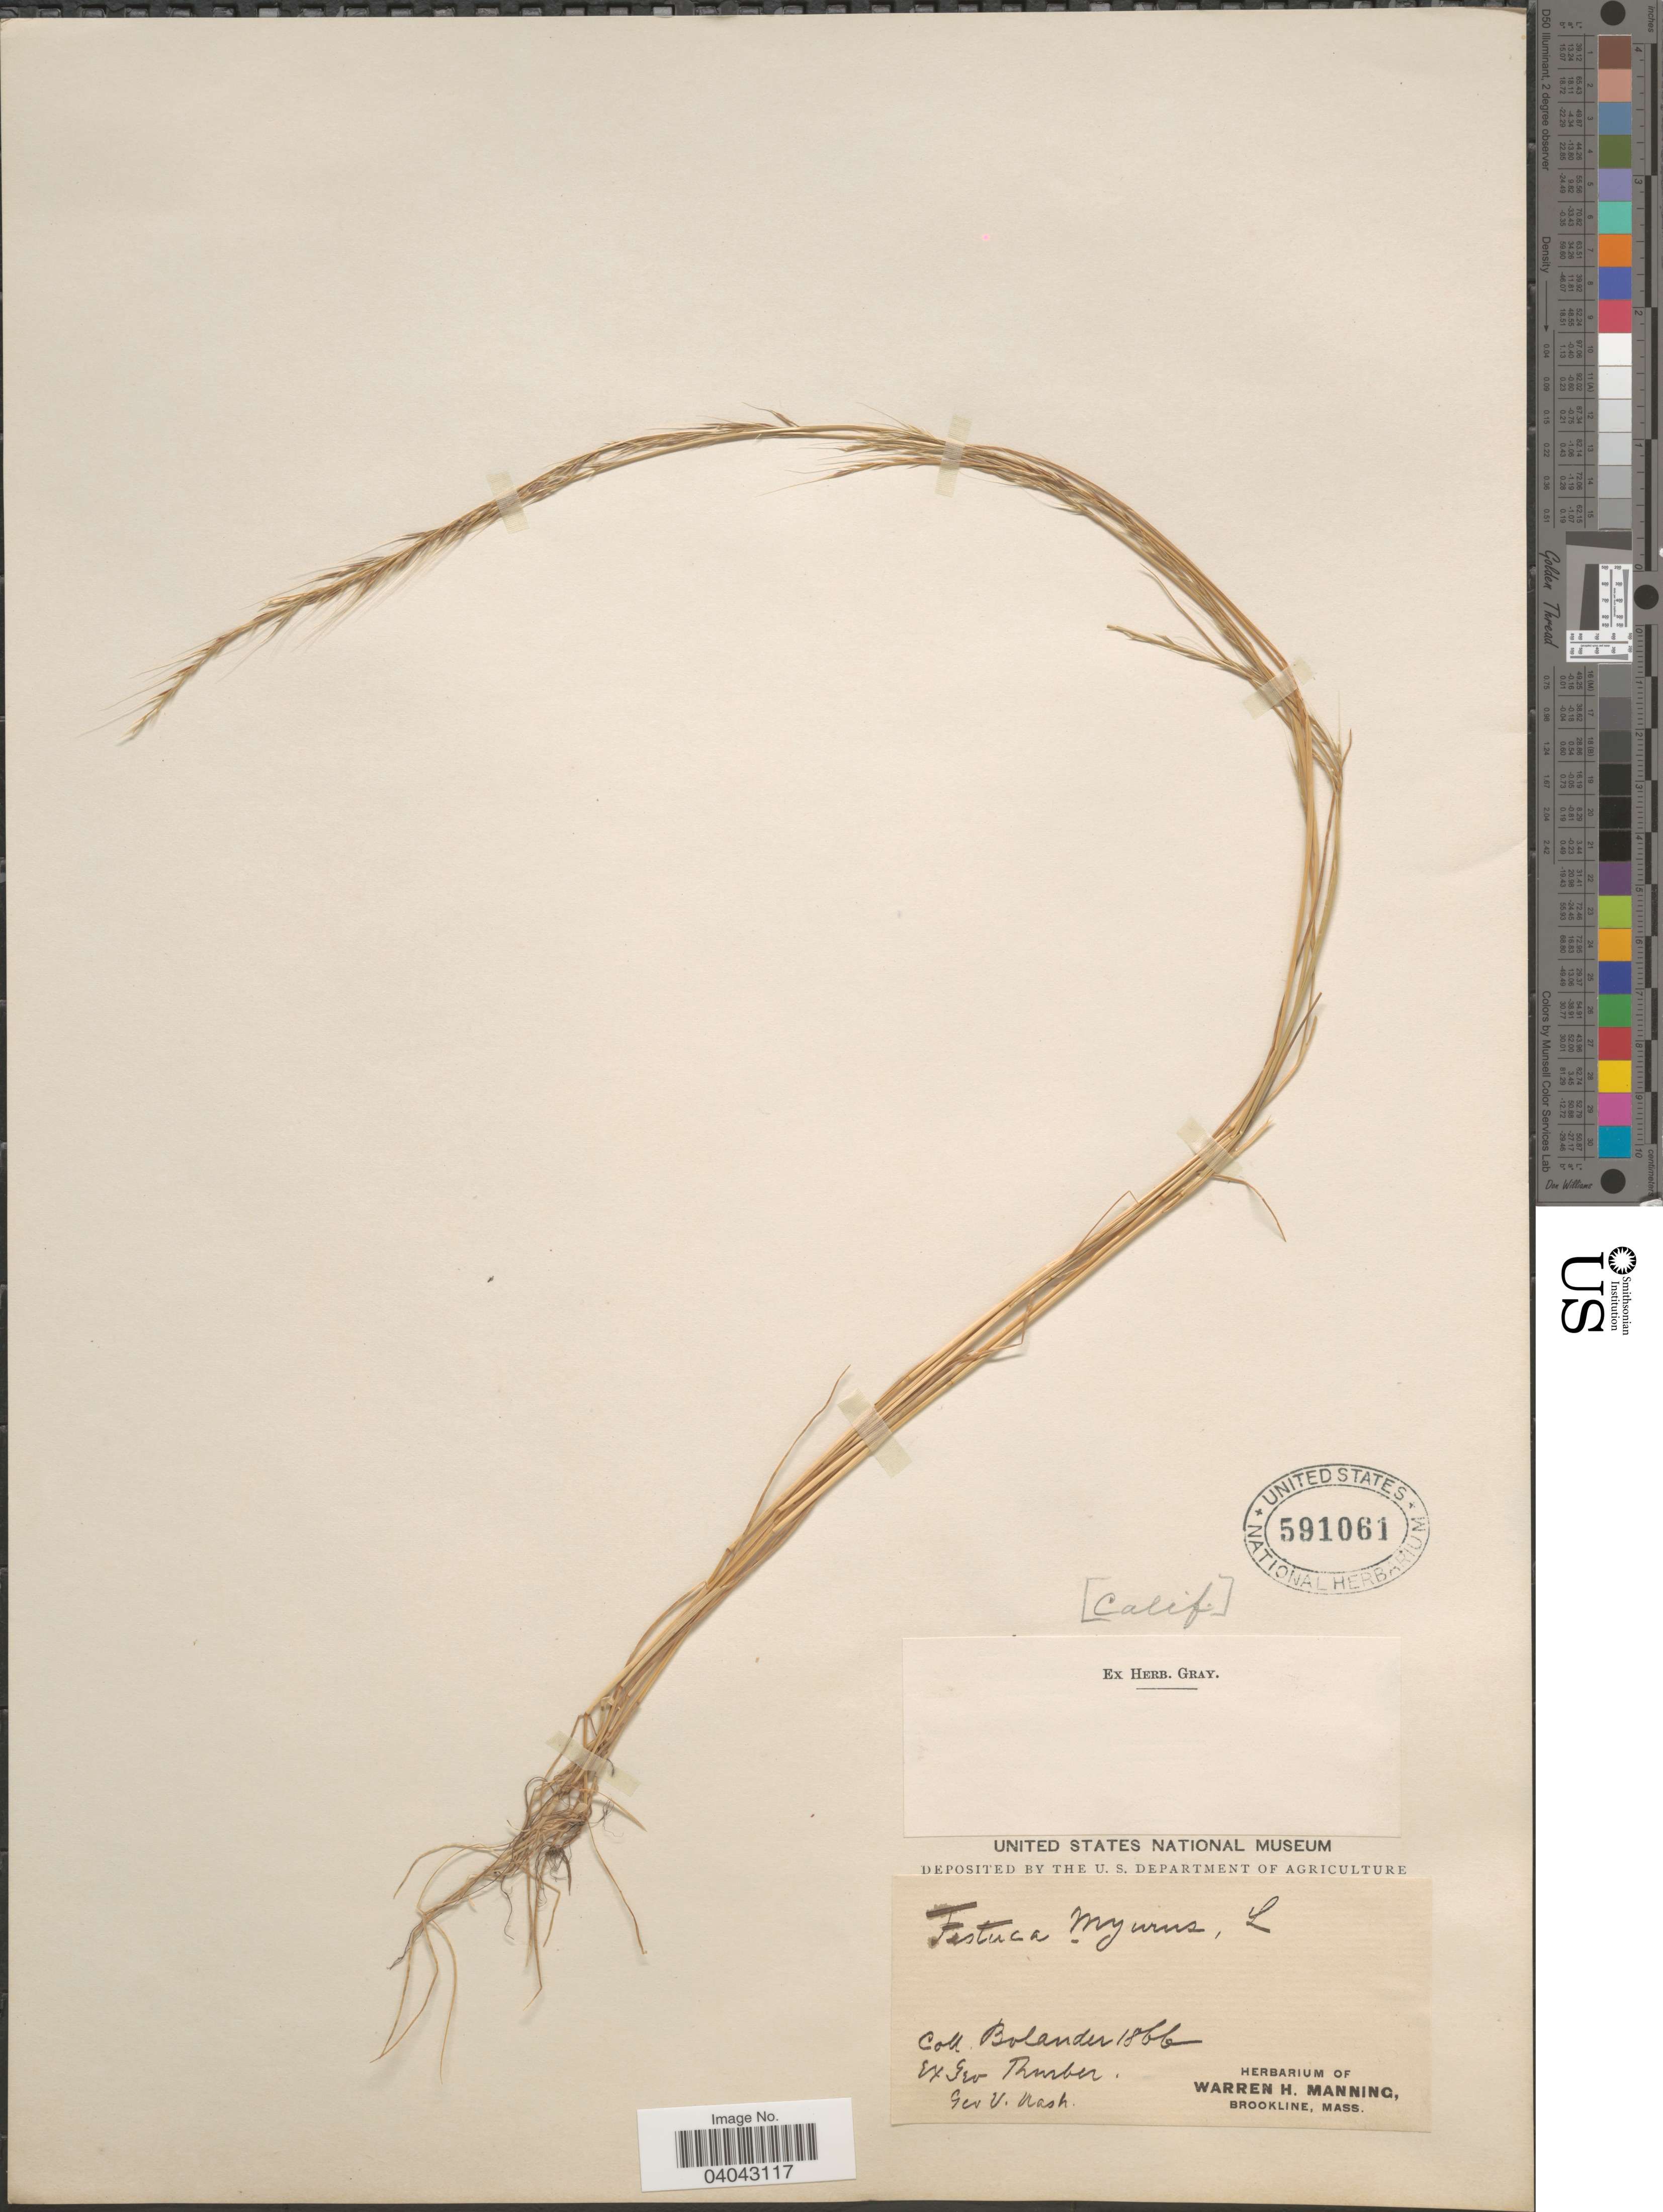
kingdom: Plantae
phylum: Tracheophyta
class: Liliopsida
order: Poales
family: Poaceae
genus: Festuca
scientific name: Festuca myuros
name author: L.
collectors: -. Bolander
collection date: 1866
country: United States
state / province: California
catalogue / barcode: US 591061